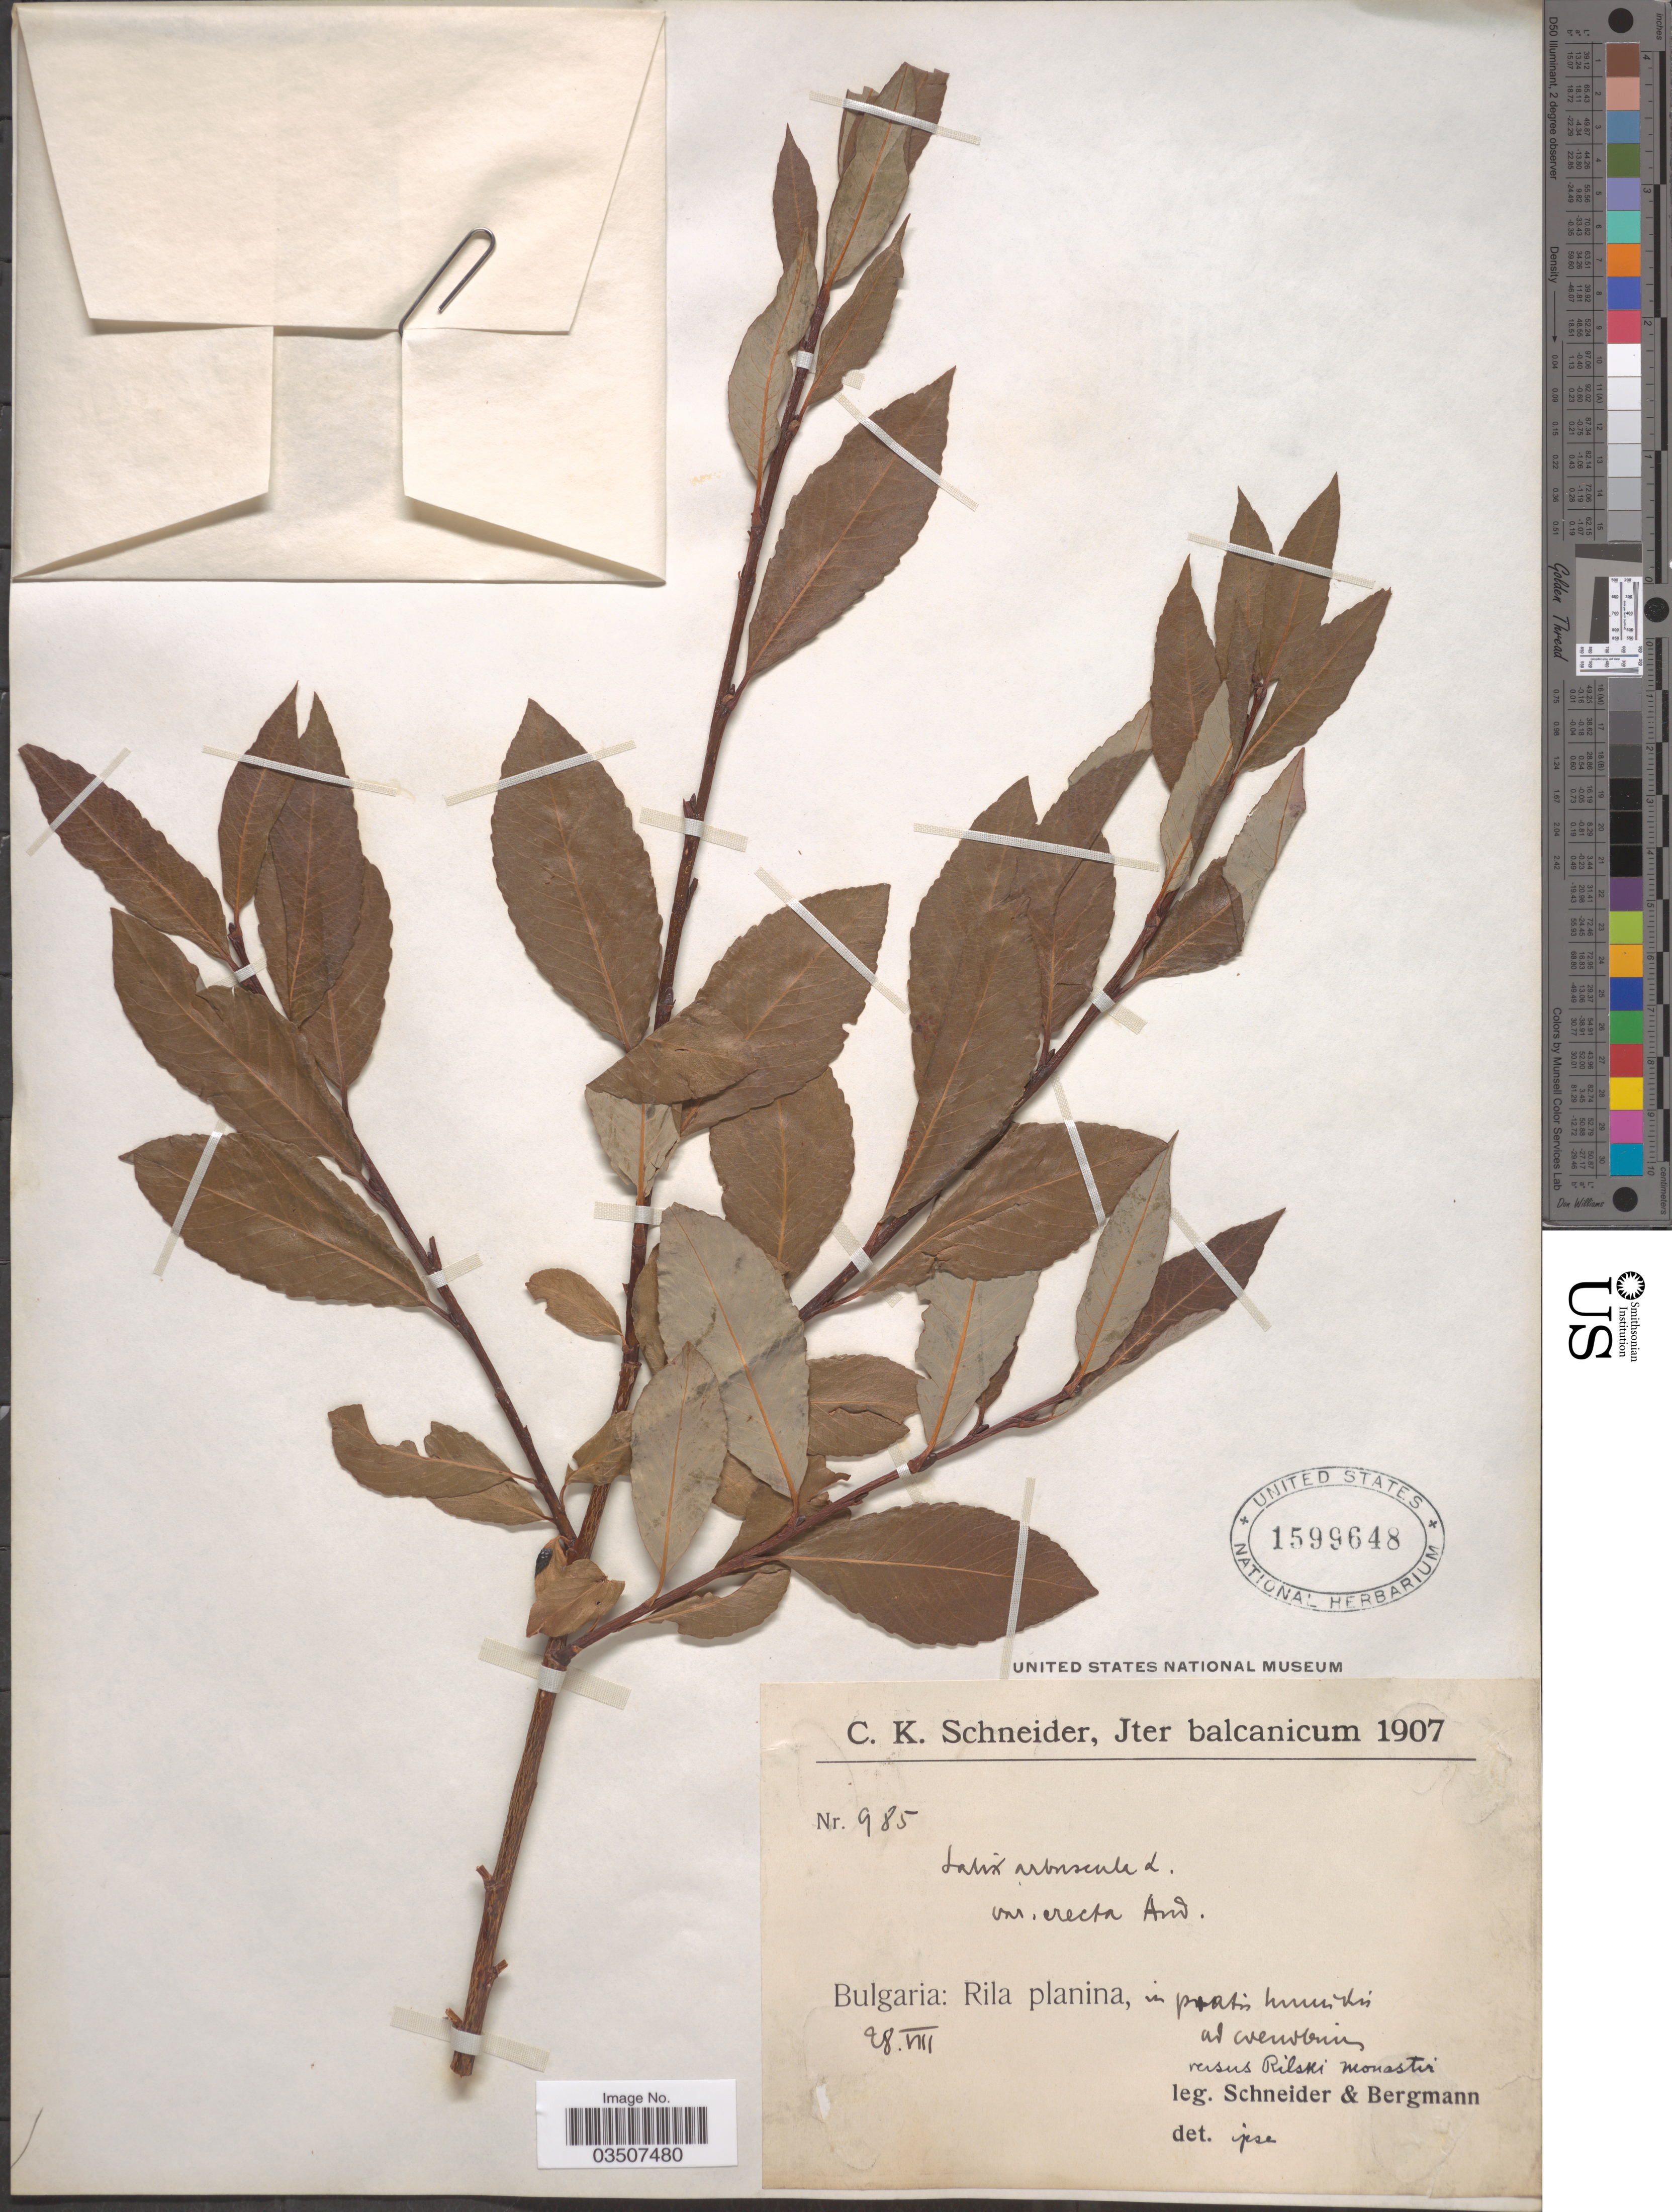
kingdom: Plantae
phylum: Tracheophyta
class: Magnoliopsida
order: Malpighiales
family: Salicaceae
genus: Salix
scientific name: Salix cordata x S. sericea Marshall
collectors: C. K. Schneider & -. Bergmann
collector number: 985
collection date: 1907-08-28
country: Bulgaria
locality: Iter balcanicum. Rila planina, in pratis humidis ad coeuvonin [interpreted] versus Rilski monastir.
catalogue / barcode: US 1599648